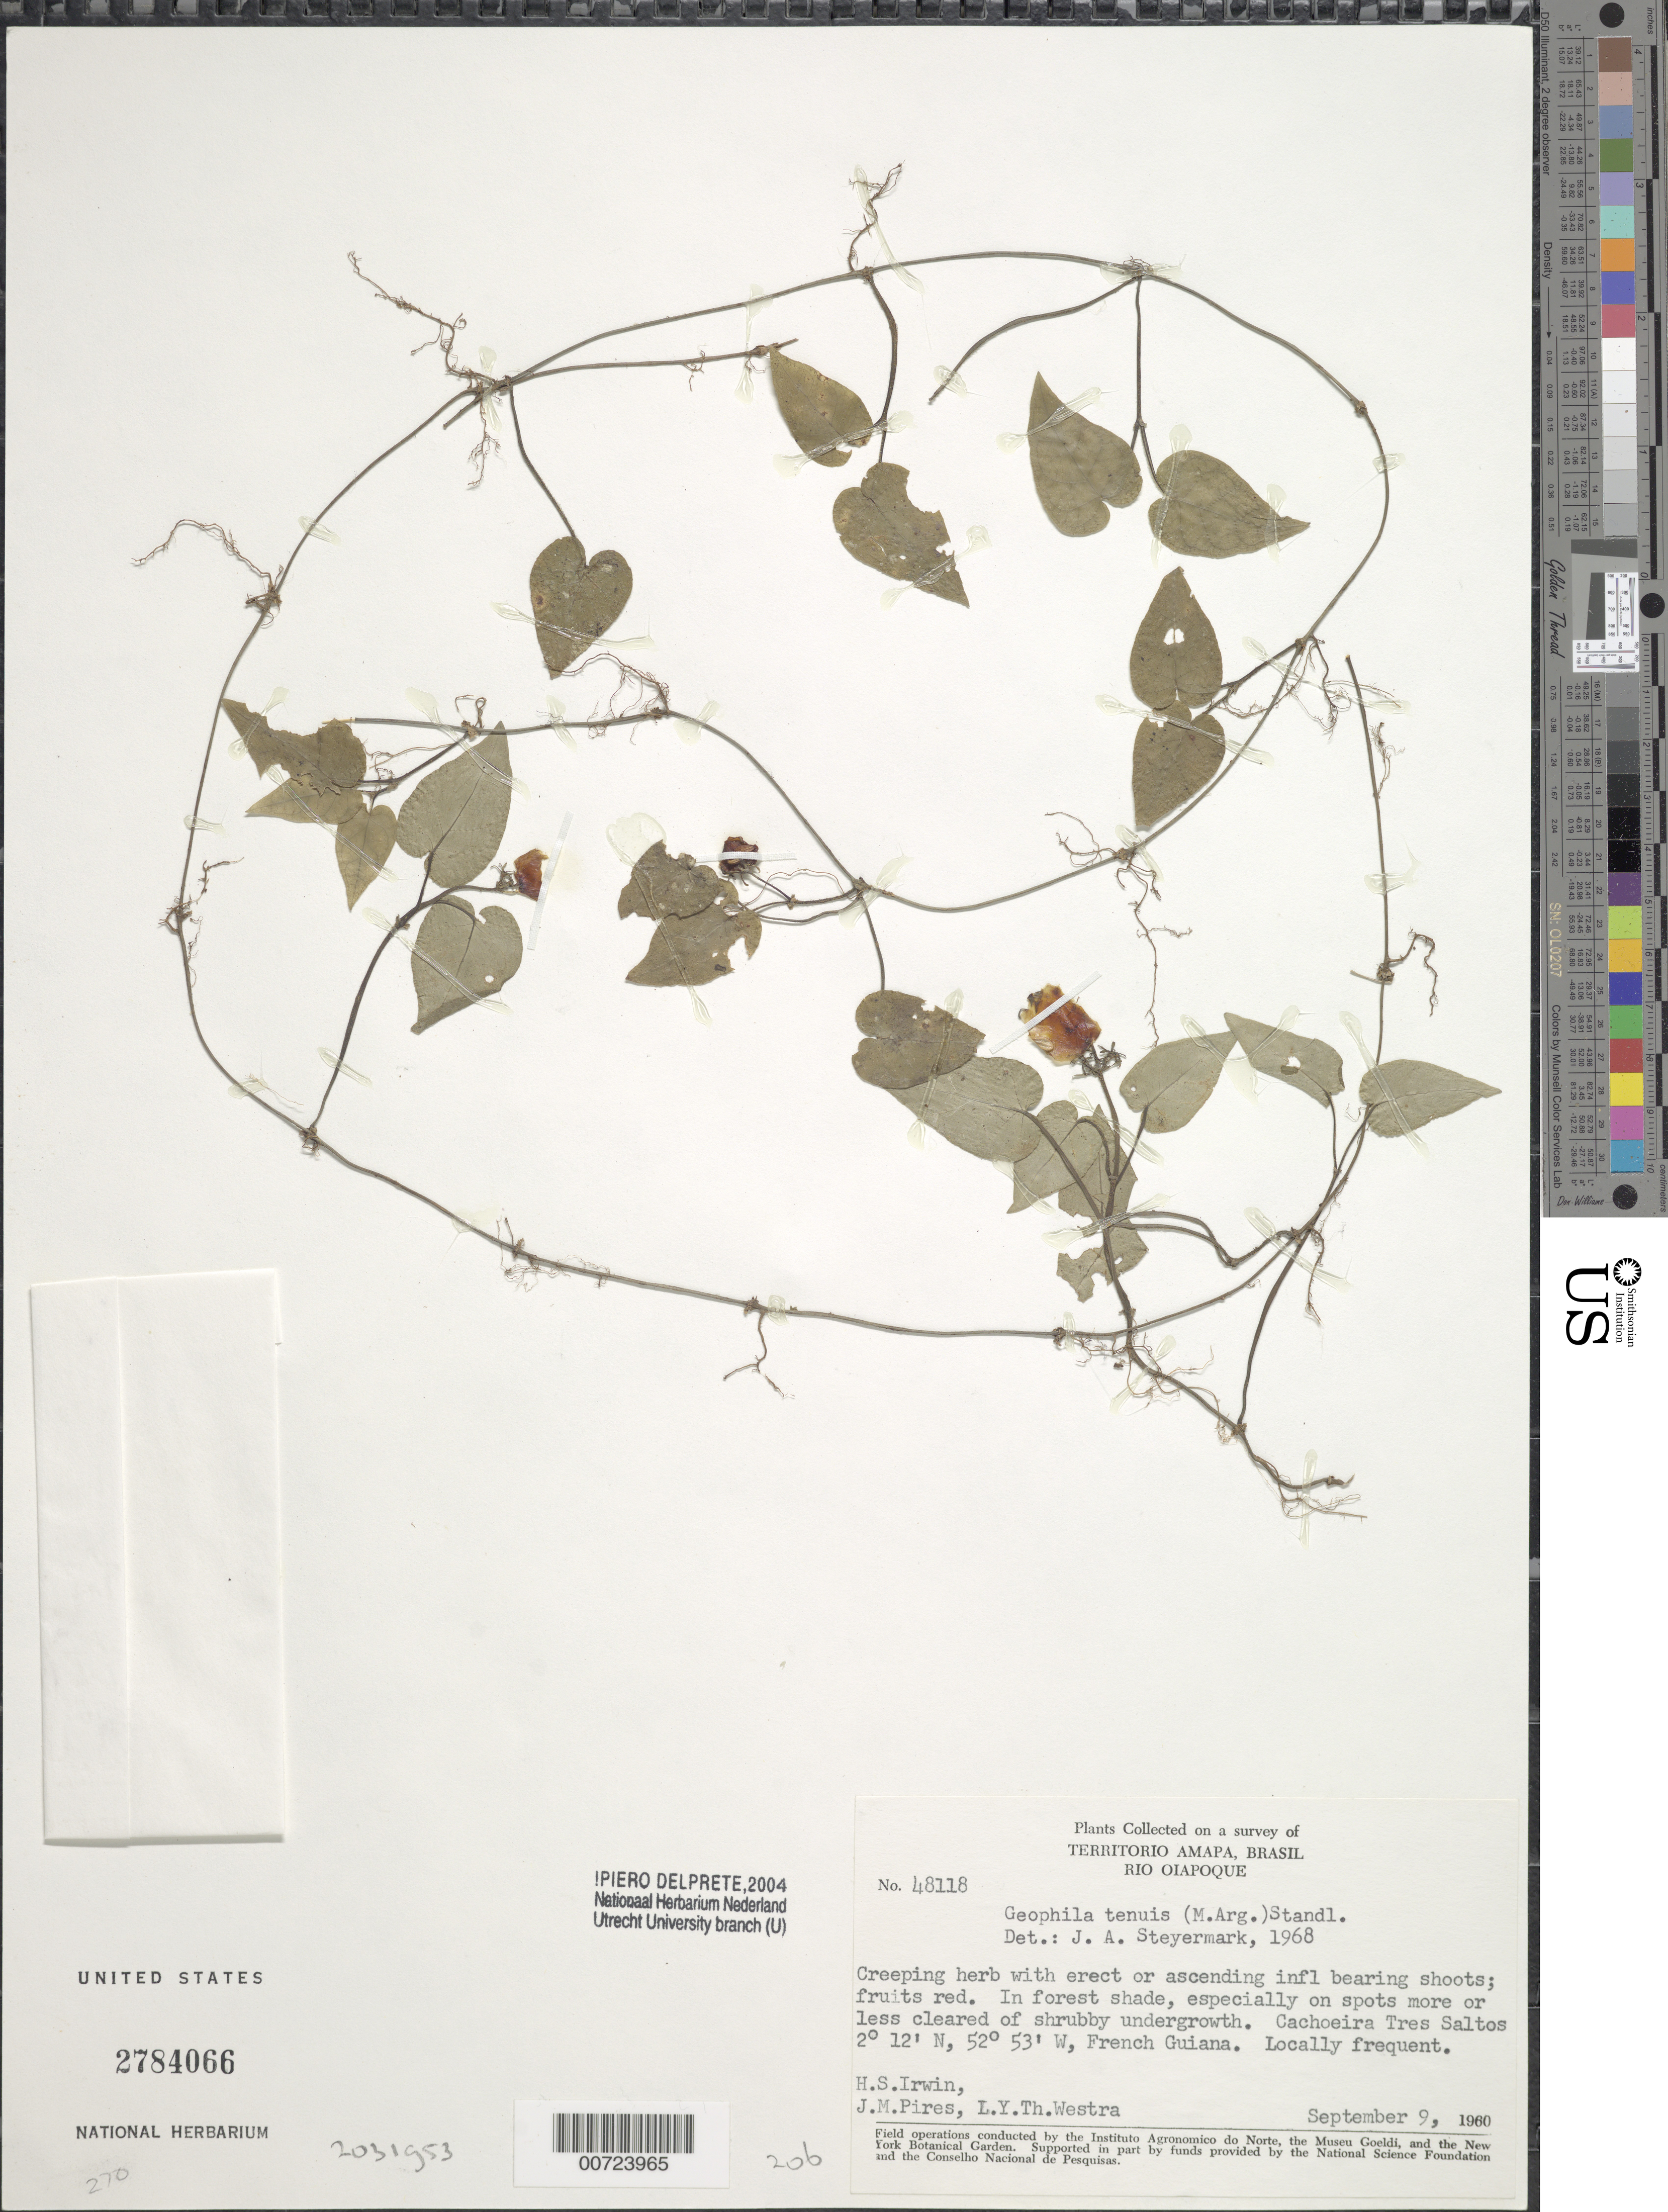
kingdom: Plantae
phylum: Tracheophyta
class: Magnoliopsida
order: Gentianales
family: Rubiaceae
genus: Geophila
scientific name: Geophila tenuis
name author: (Müll. Arg.) Standl.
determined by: Steyermark, Julian A., (VEN)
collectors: H. Irwin, M. J. Pires & L. Y. T. Westra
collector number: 48118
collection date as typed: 9-Sep-60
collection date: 1960-09-09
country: French Guiana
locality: Río Oiapoque, near Cachoeira Tres Saltos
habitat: Forest shade, especially on spots more or less cleared of shrubby undergrowth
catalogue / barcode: US 2784066